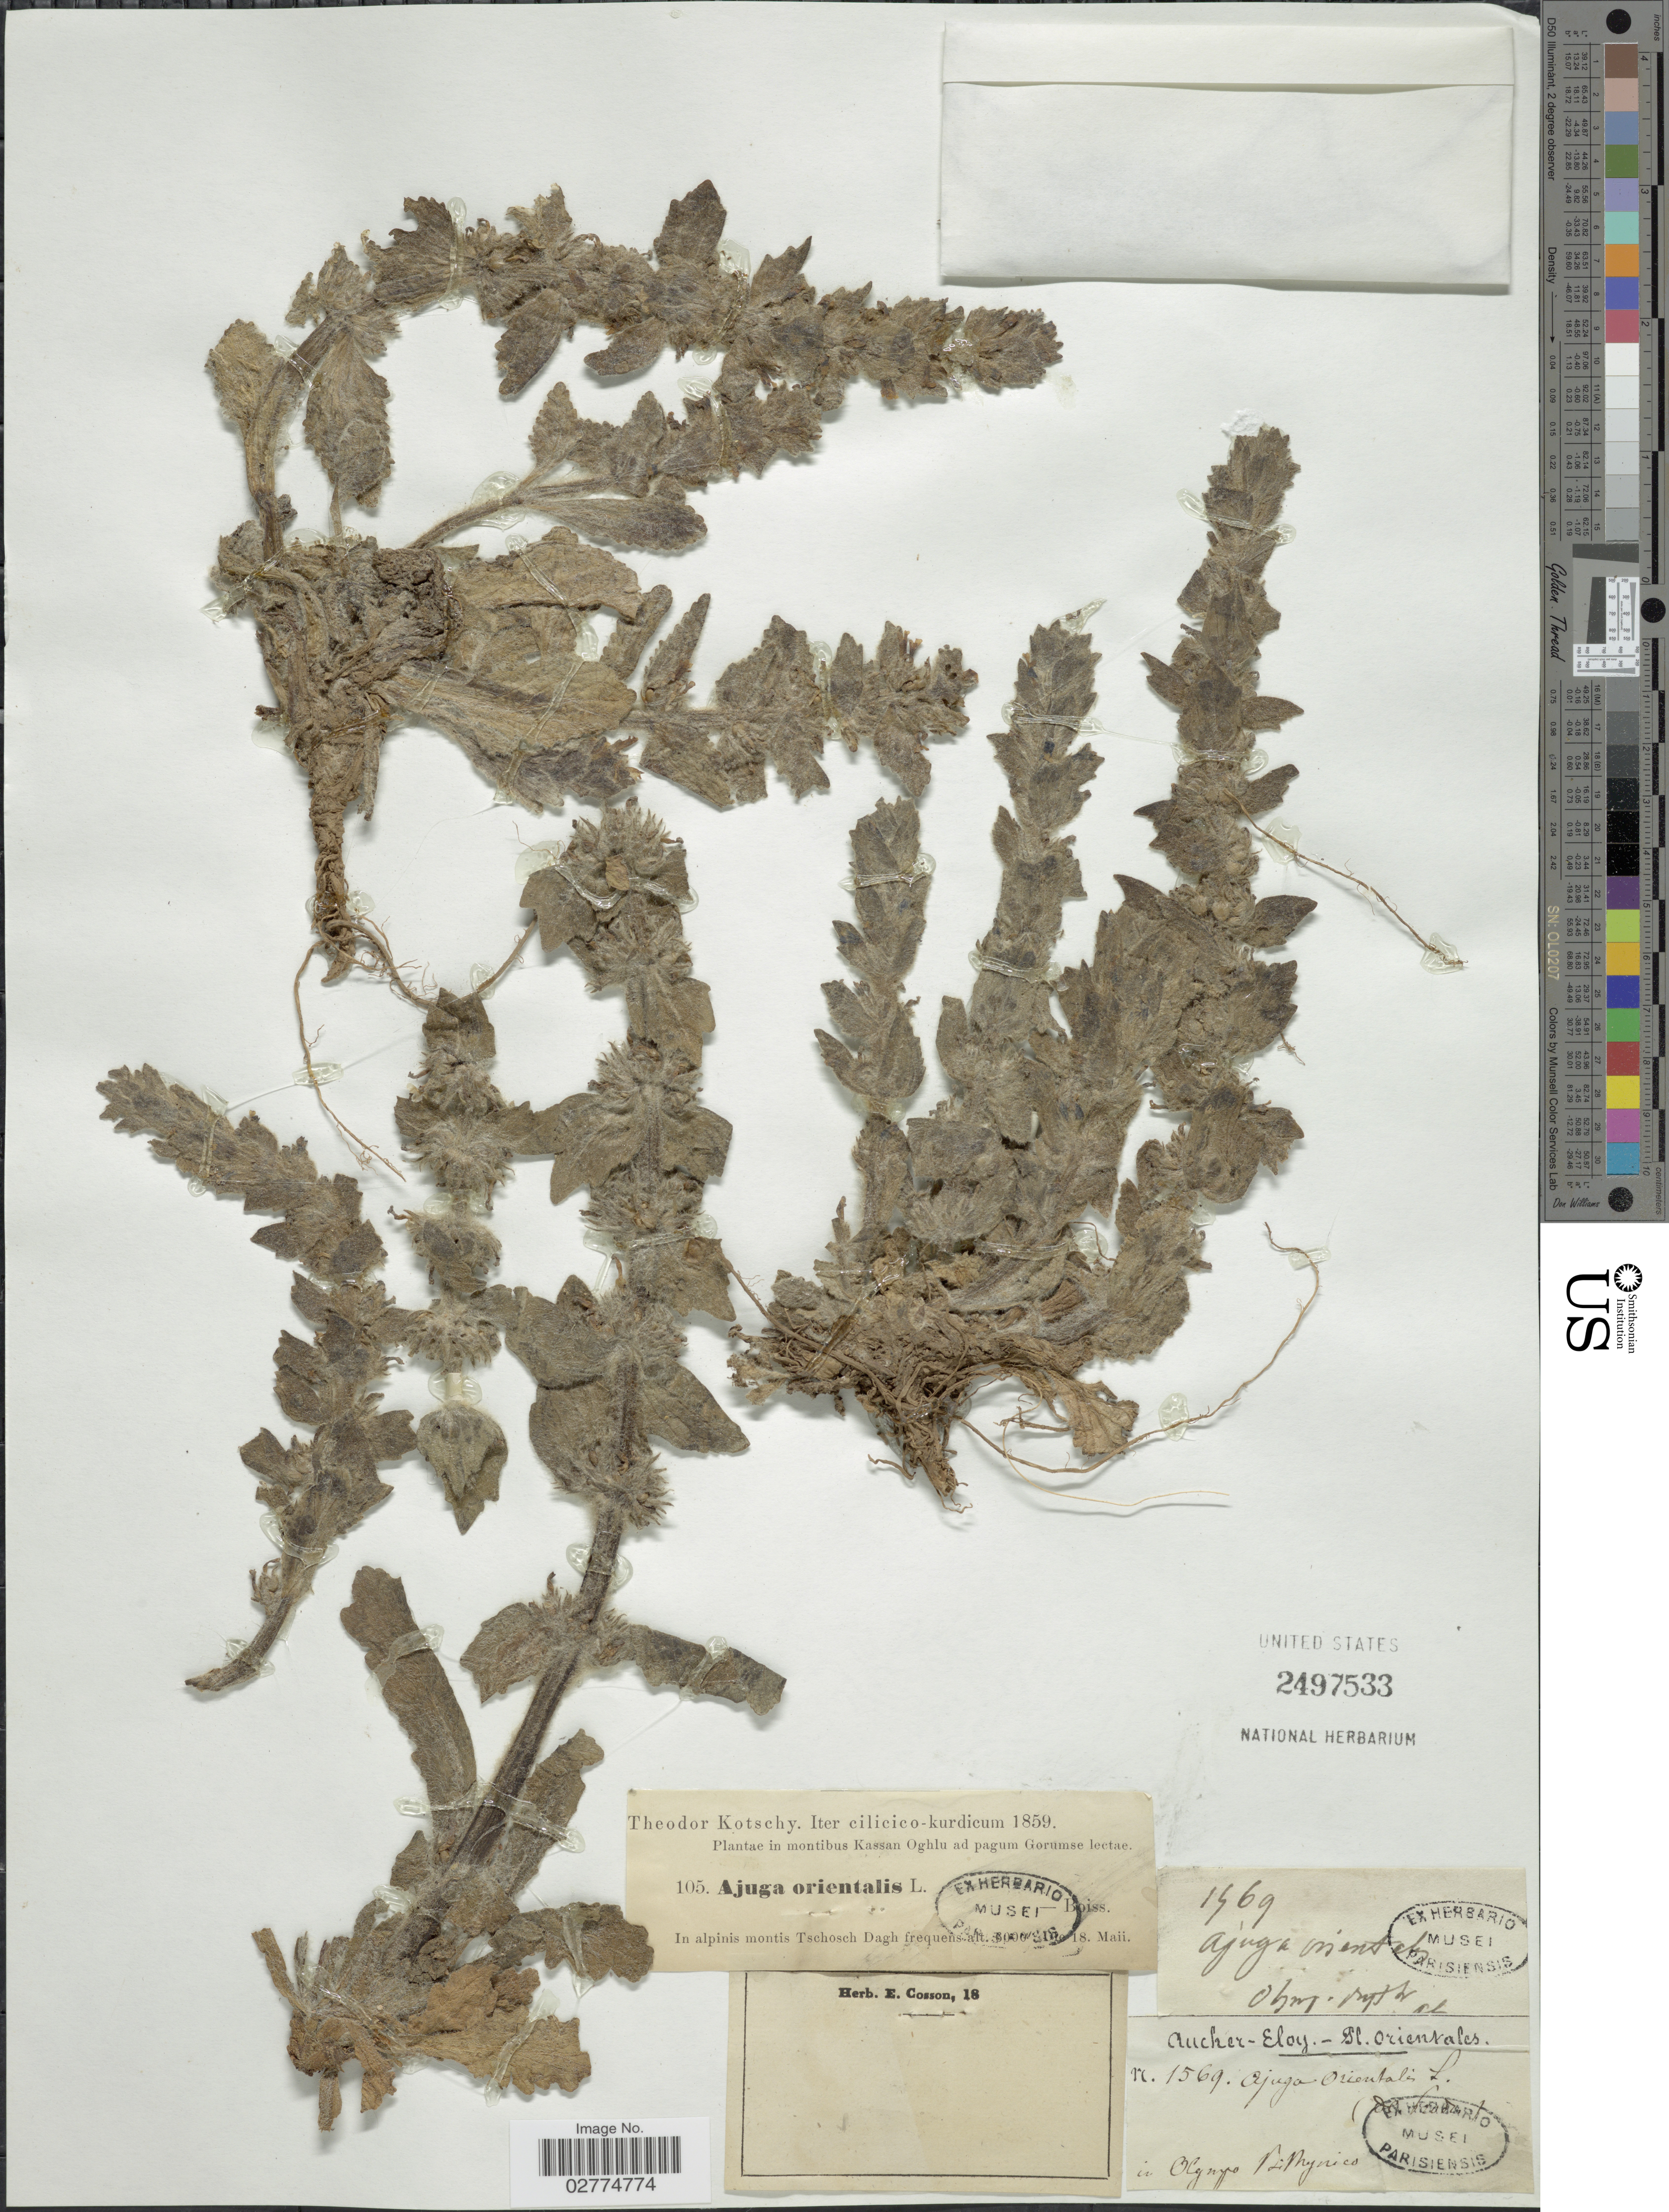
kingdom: Plantae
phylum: Tracheophyta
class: Magnoliopsida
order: Lamiales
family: Lamiaceae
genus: Ajuga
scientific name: Ajuga orientalis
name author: L.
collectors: P. Aucher-Éloy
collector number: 1569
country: Turkey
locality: Orientales. In Olympo Bithynico.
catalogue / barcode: US 2497533-2